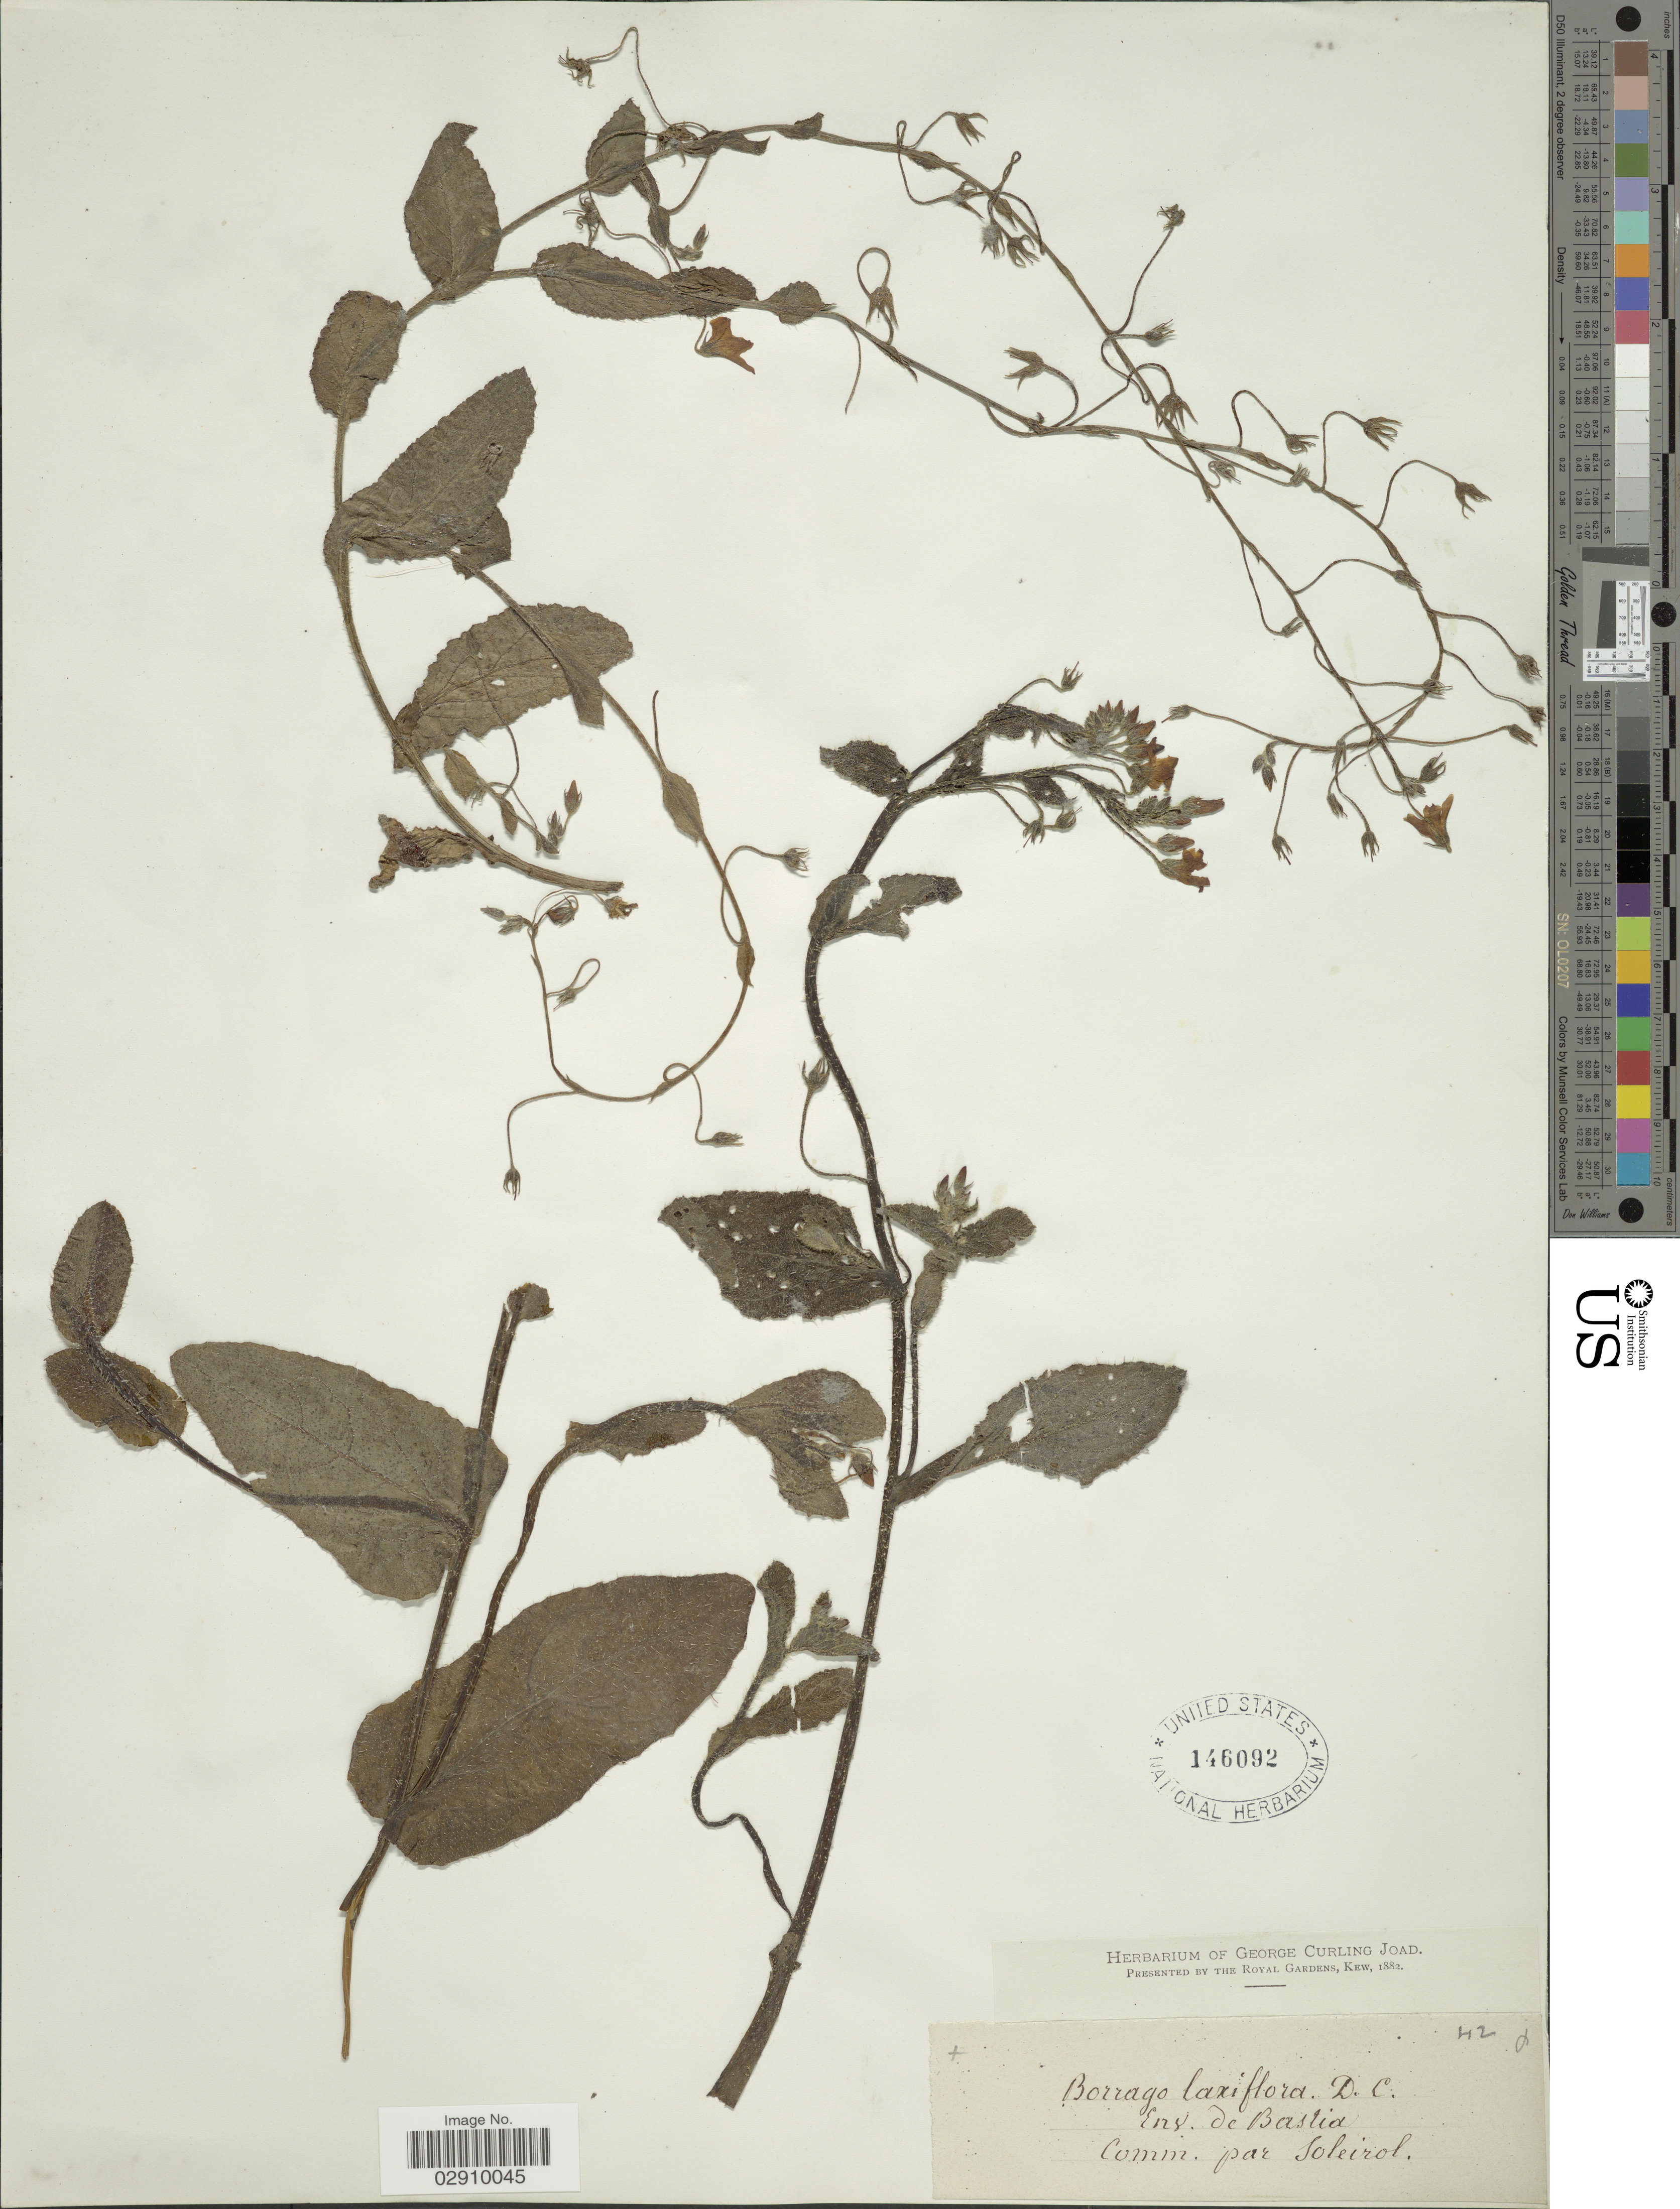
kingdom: Plantae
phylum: Tracheophyta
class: Magnoliopsida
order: Boraginales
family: Boraginaceae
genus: Borago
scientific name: Borago laxiflora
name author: (DC.) Fisch.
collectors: ex herb. George Curling Joad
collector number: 42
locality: Env. de Baslia.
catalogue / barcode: US 146092